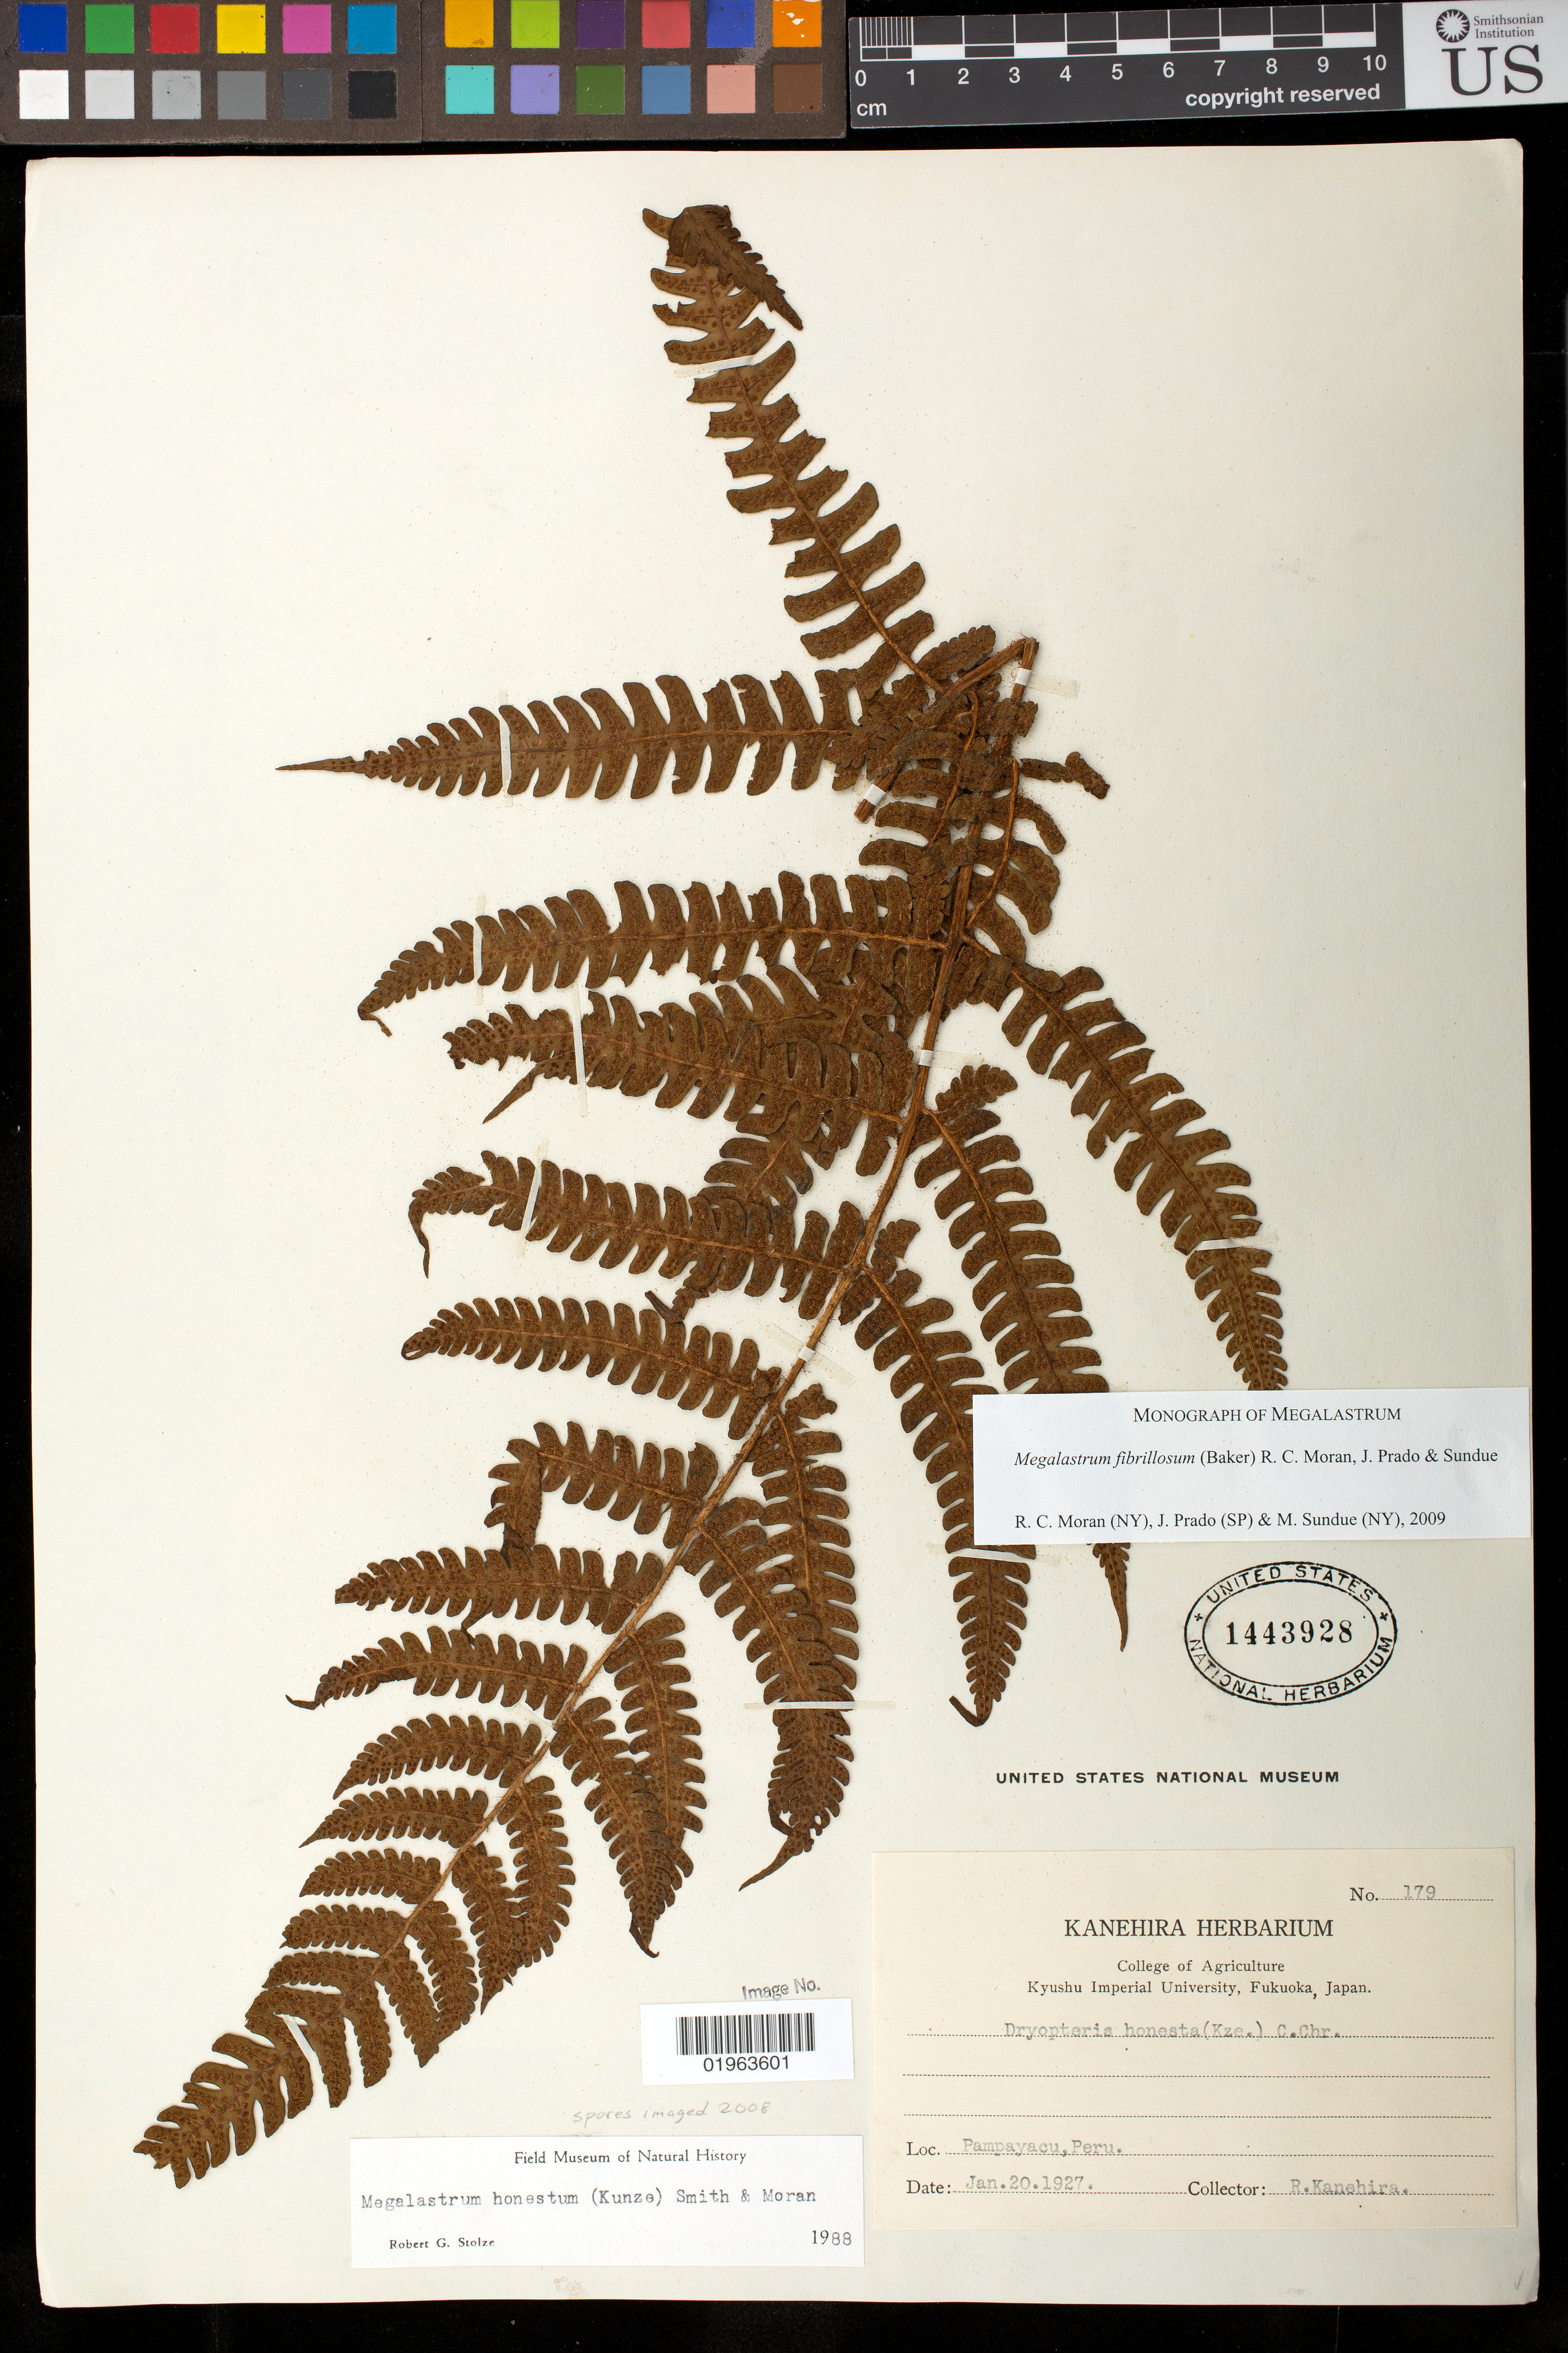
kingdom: Plantae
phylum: Tracheophyta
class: Polypodiopsida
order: Polypodiales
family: Dryopteridaceae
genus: Megalastrum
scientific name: Megalastrum fibrillosum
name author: (Baker) R.C. Moran et al.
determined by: Moran, R. C.; Matos, F. B.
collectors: R. Kanehira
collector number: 179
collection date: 1927-01-20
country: Peru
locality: Pampayacu, Peru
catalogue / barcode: US 1443928